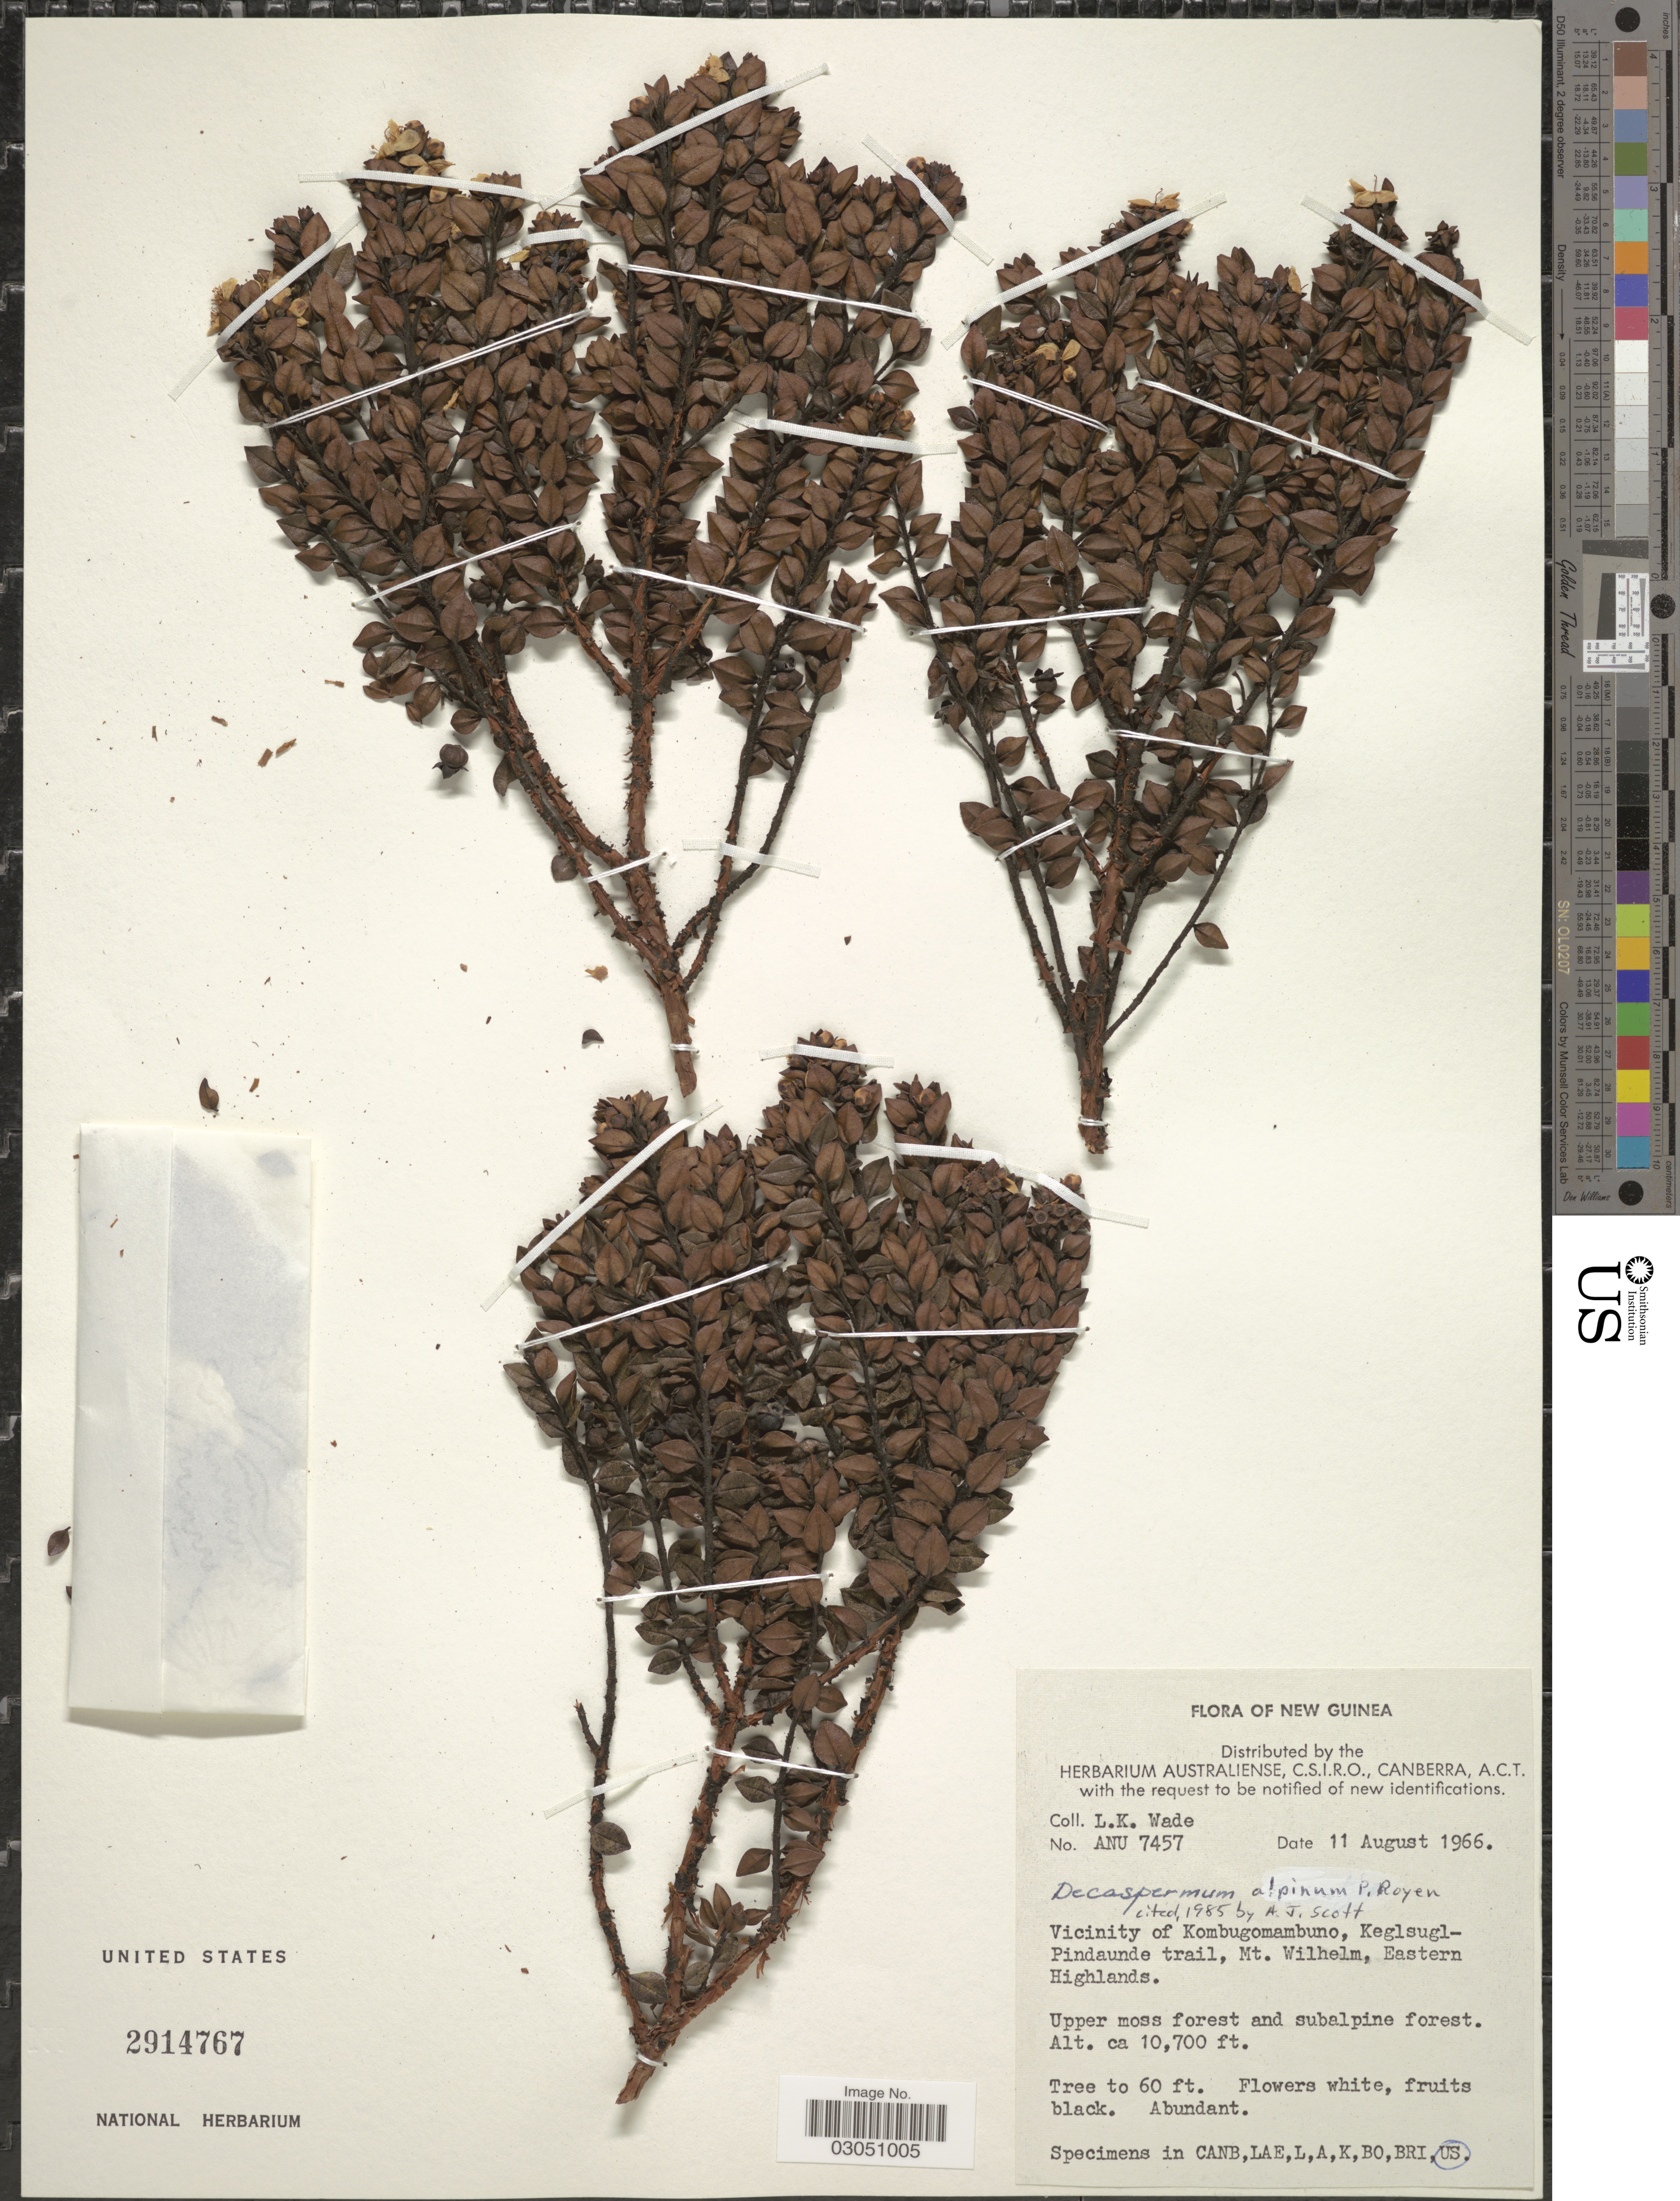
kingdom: Plantae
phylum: Tracheophyta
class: Magnoliopsida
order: Myrtales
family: Myrtaceae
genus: Decaspermum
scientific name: Decaspermum alpinum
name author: P. Royen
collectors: L. K. Wade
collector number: ANU 7457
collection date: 1966-08-11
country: Papua New Guinea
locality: New Guinea. Vicinity of Kombugomambuno, Keglsugl-Pindaunde trail, Mt. Wilhelm, Eastern Highlands.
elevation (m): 3261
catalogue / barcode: US 2914767